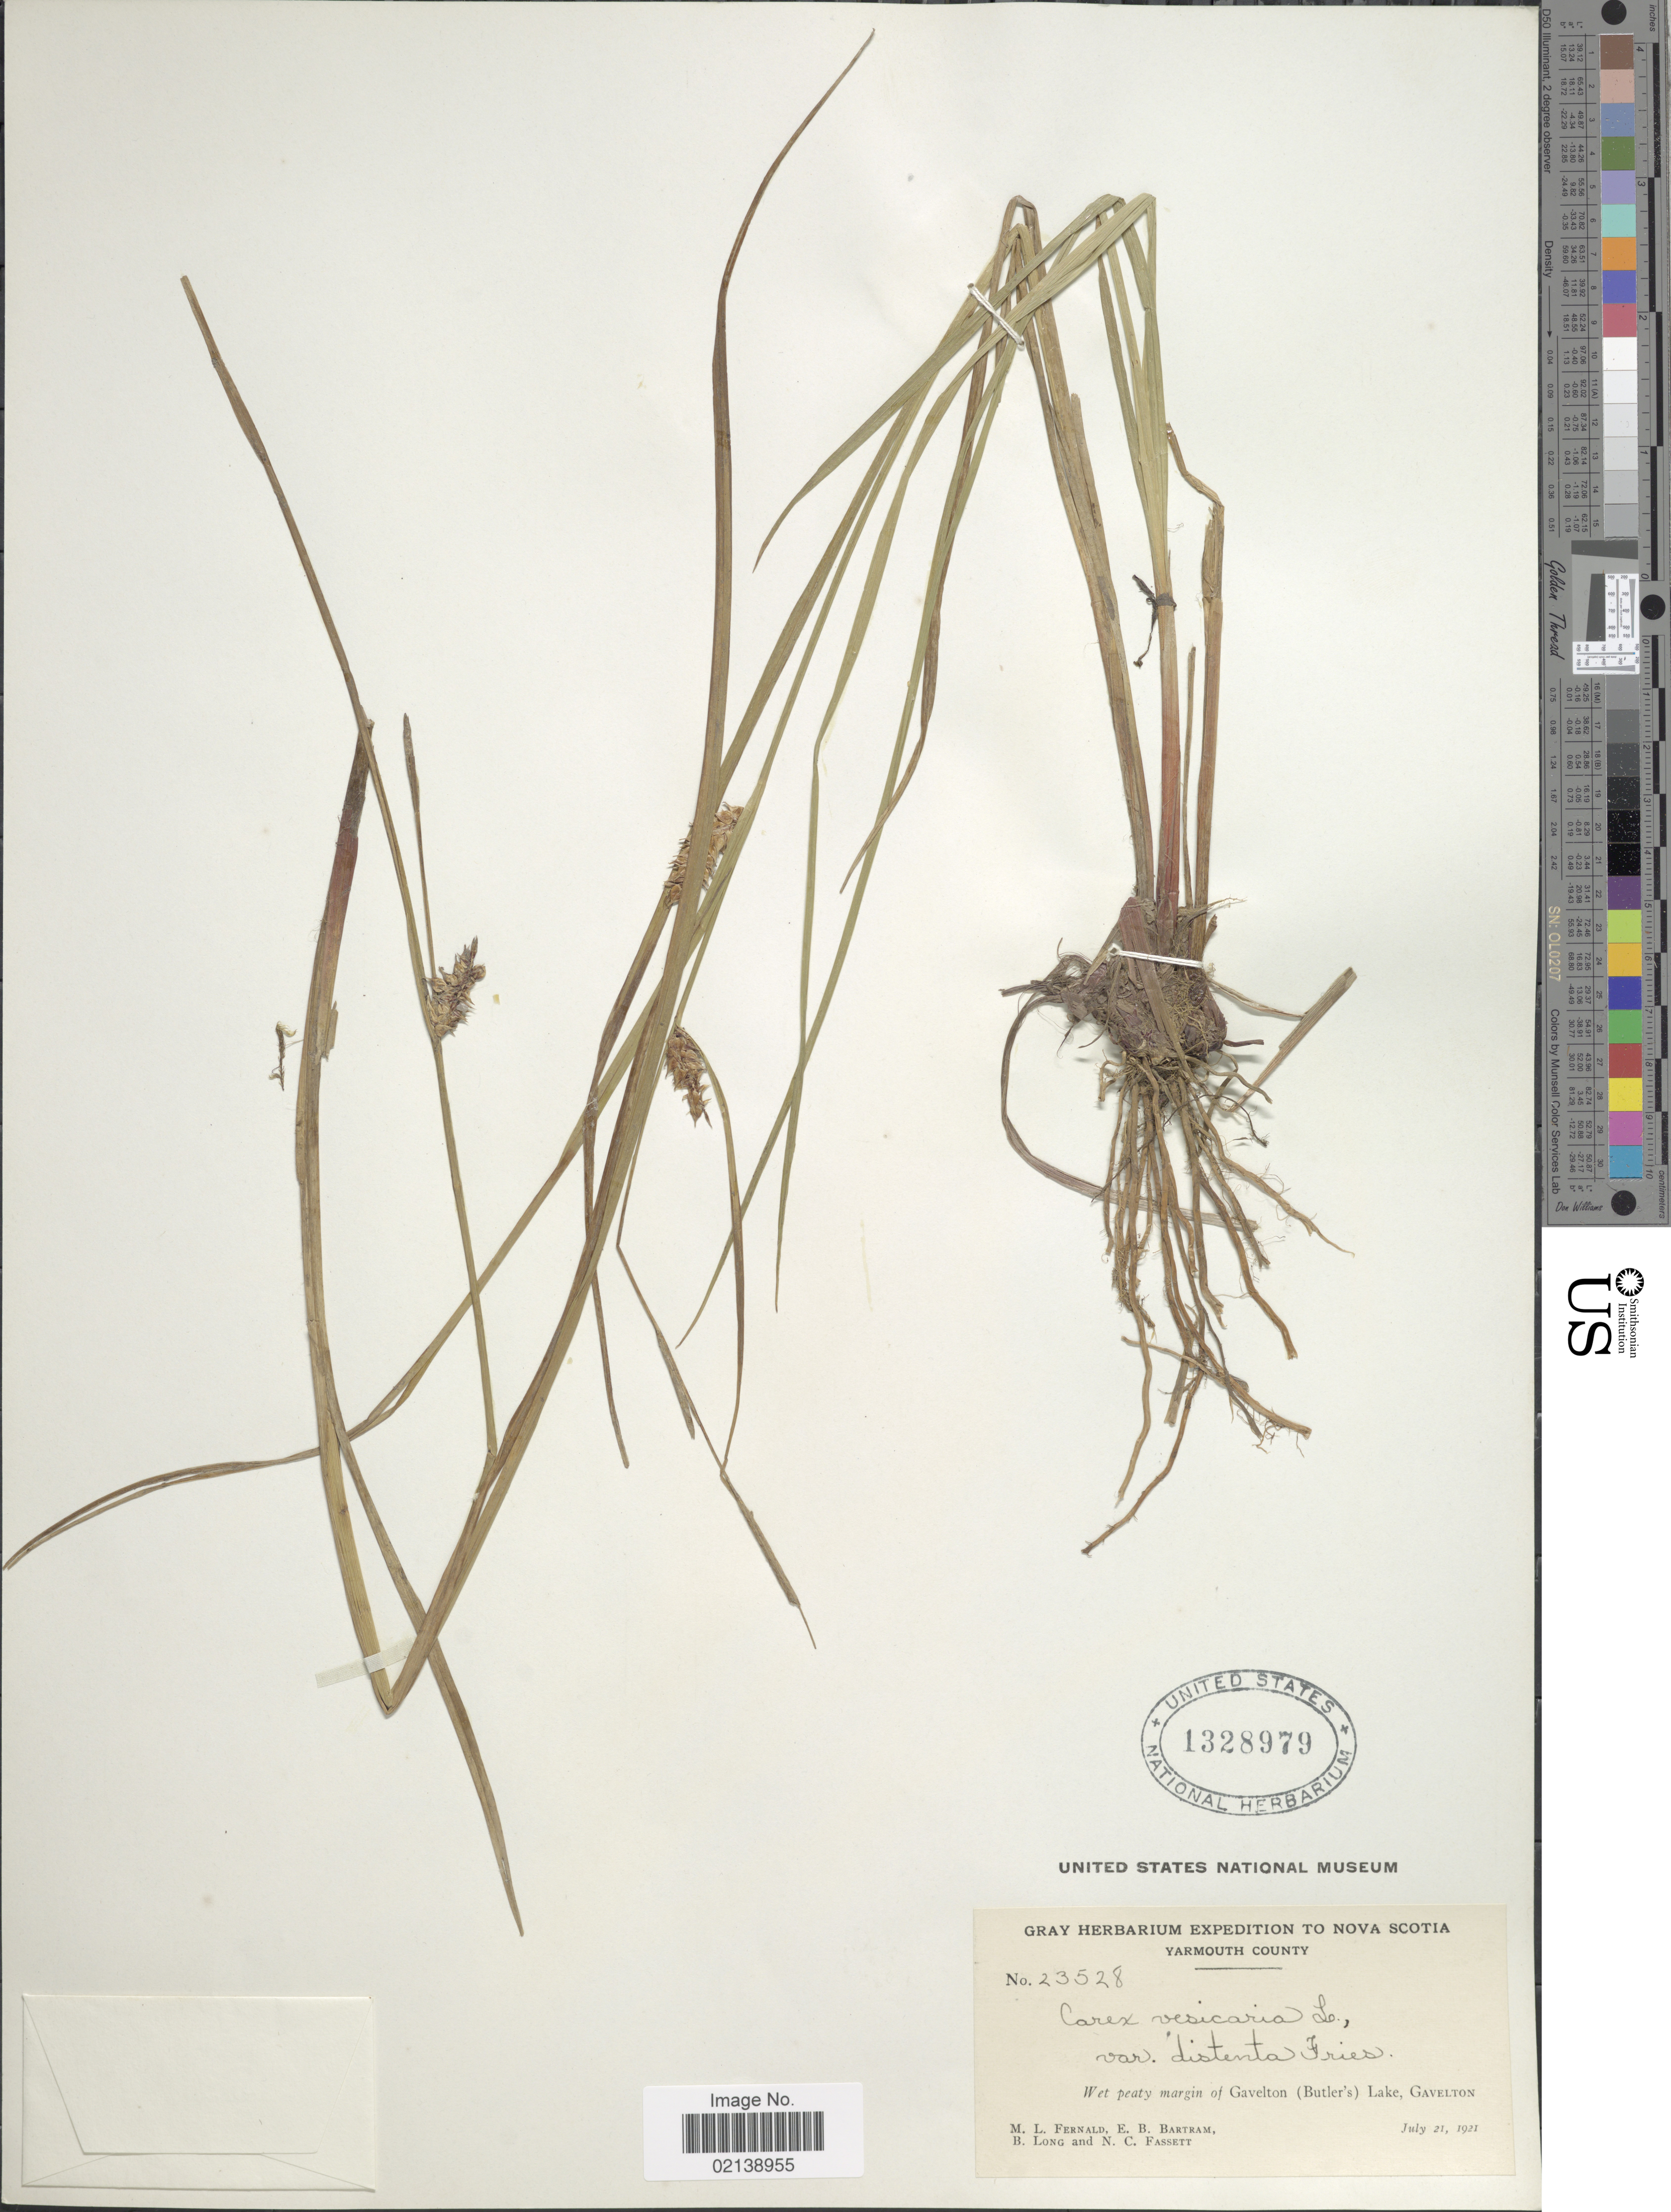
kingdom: Plantae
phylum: Tracheophyta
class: Liliopsida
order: Poales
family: Cyperaceae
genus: Carex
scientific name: Carex vesicaria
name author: L.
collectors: M. L. Fernald, E. B. Bartram, B. Long & N. C. Fassett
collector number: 23528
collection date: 1921-07-21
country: Canada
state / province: Nova Scotia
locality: Yarmouth County, Wet peaty margin of Gavelton (Butler's) Lake, Gavelton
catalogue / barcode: US 1328979